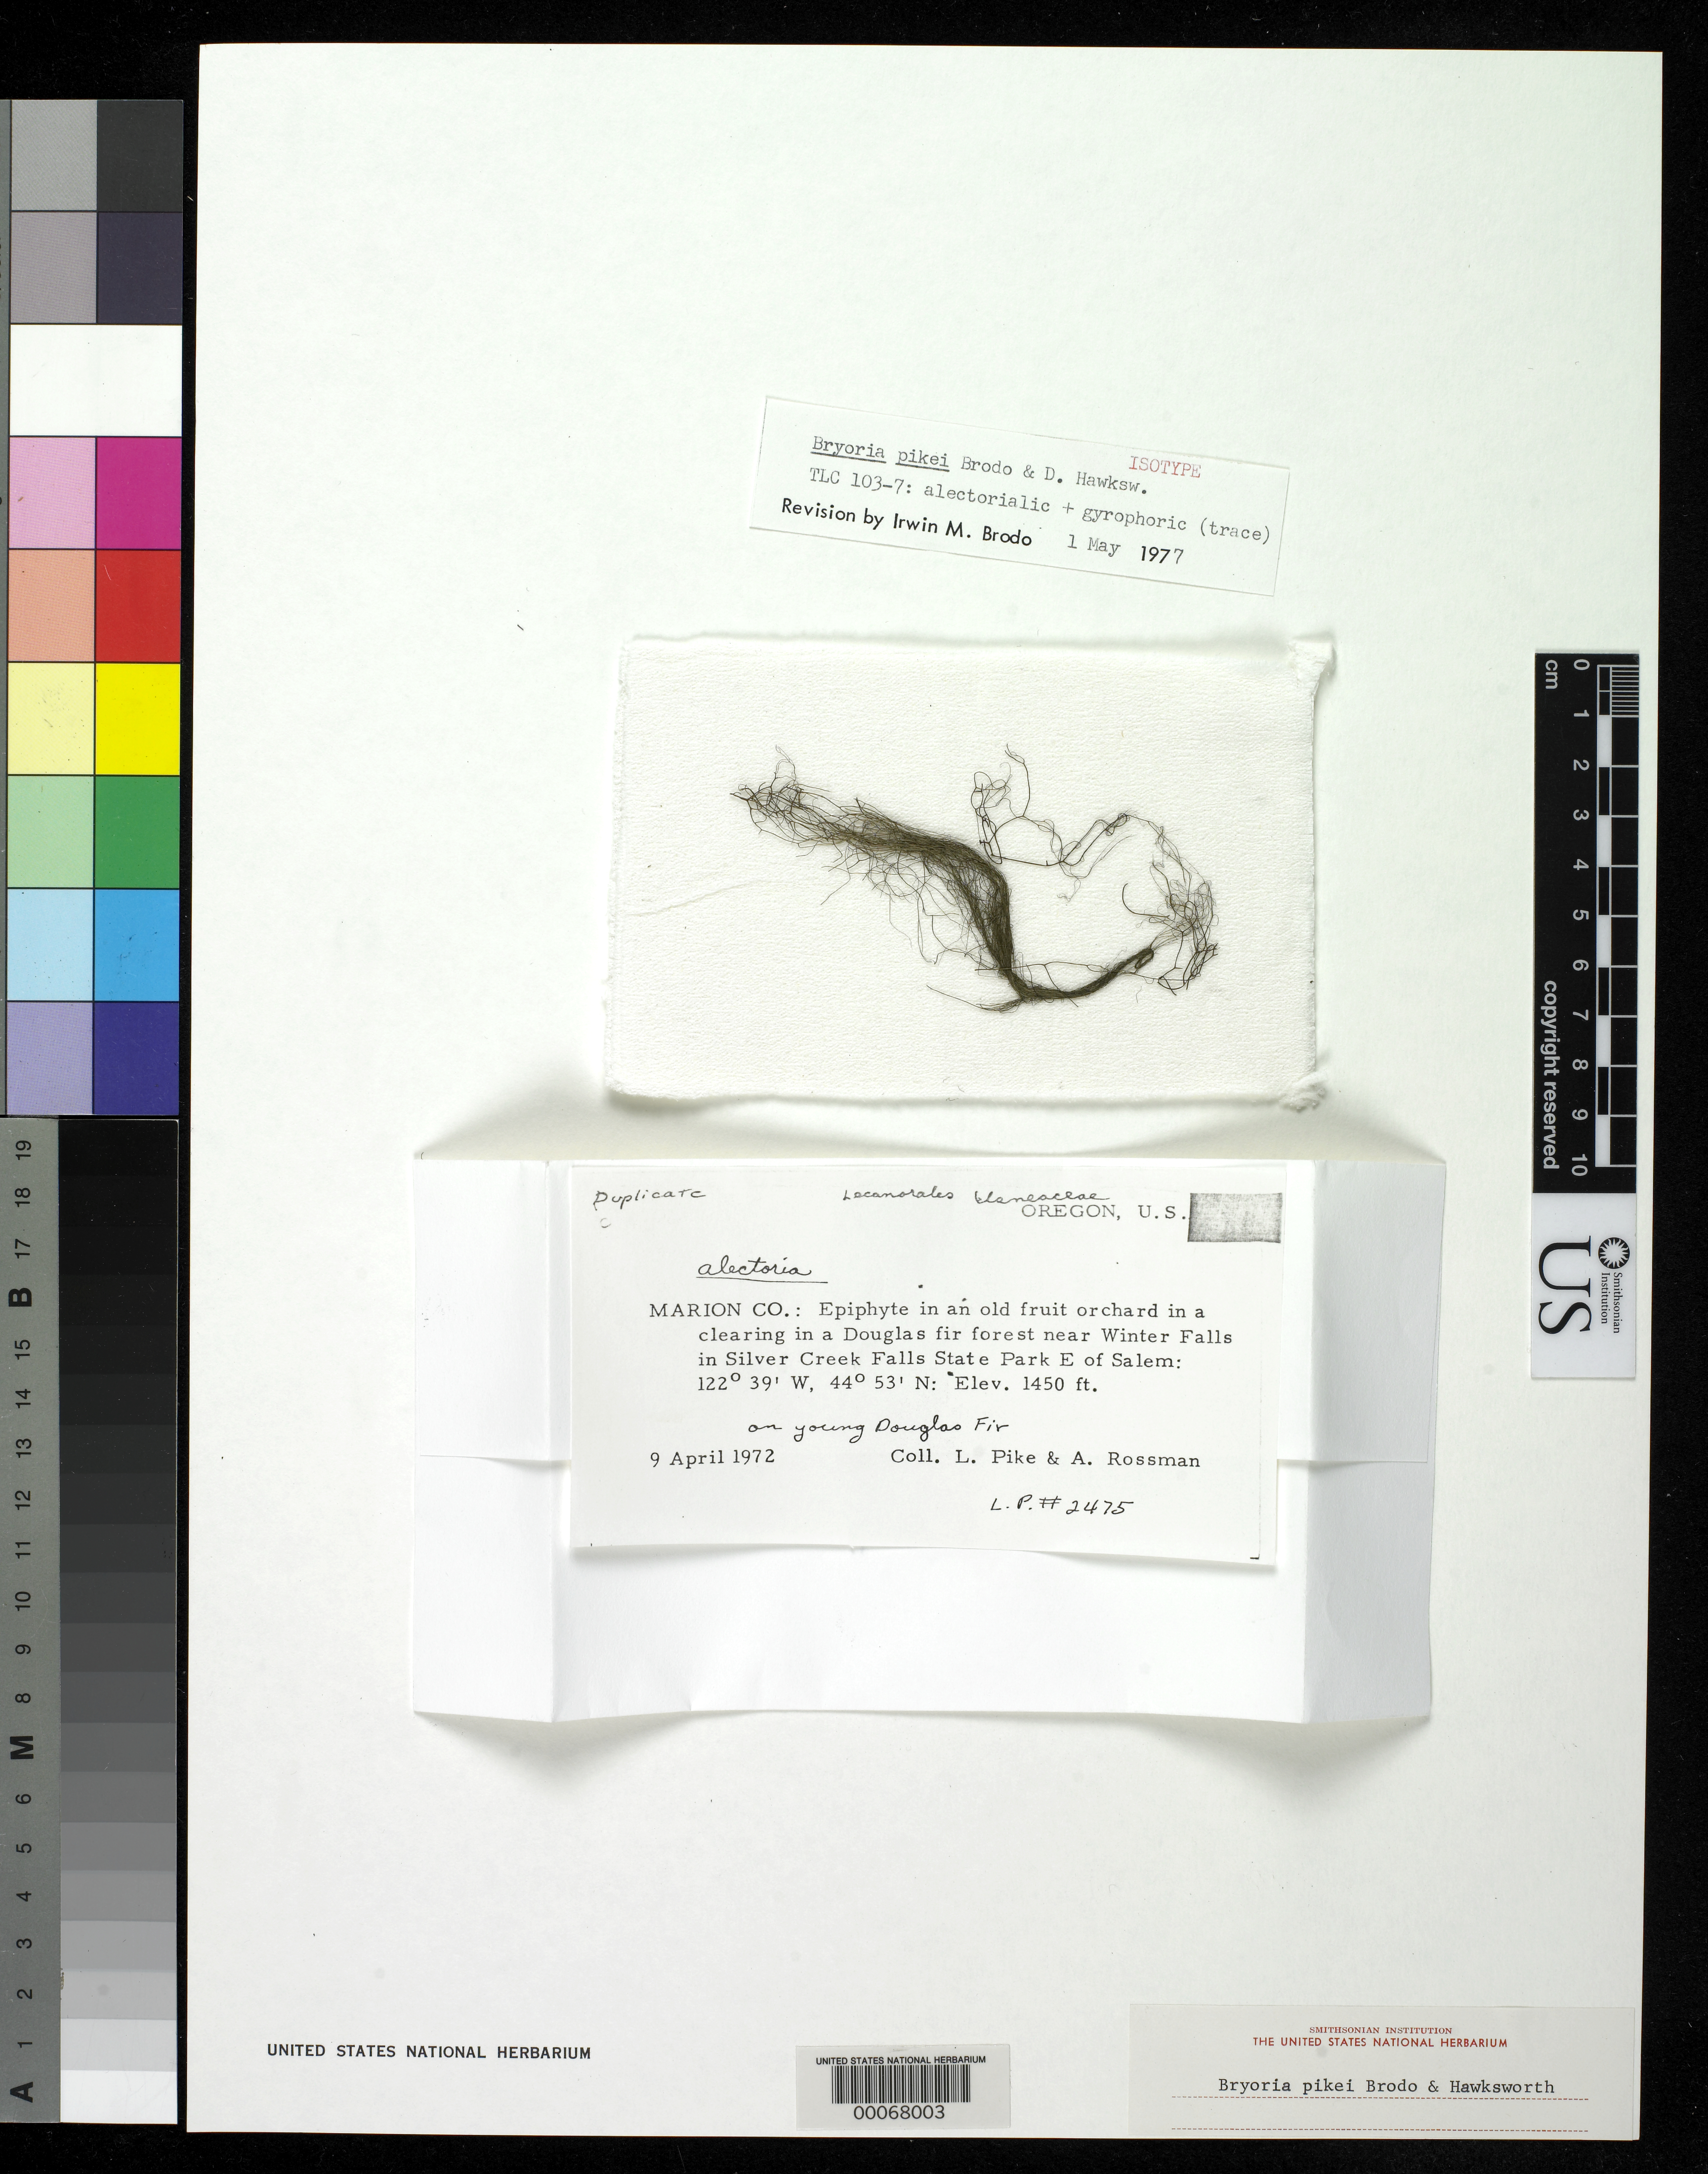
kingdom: Fungi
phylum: Ascomycota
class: Lecanoromycetes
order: Lecanorales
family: Parmeliaceae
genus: Bryoria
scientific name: Bryoria pikei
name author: Brodo & D.Hawksw.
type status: Isotype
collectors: L. Pike & A. Rossman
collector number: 2475 (L.P. No.)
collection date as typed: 09 Apr 1972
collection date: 1972-04-09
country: United States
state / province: Oregon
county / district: Marion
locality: Near Winter Falls in Silver Creek State Park, E of Salem.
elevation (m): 442